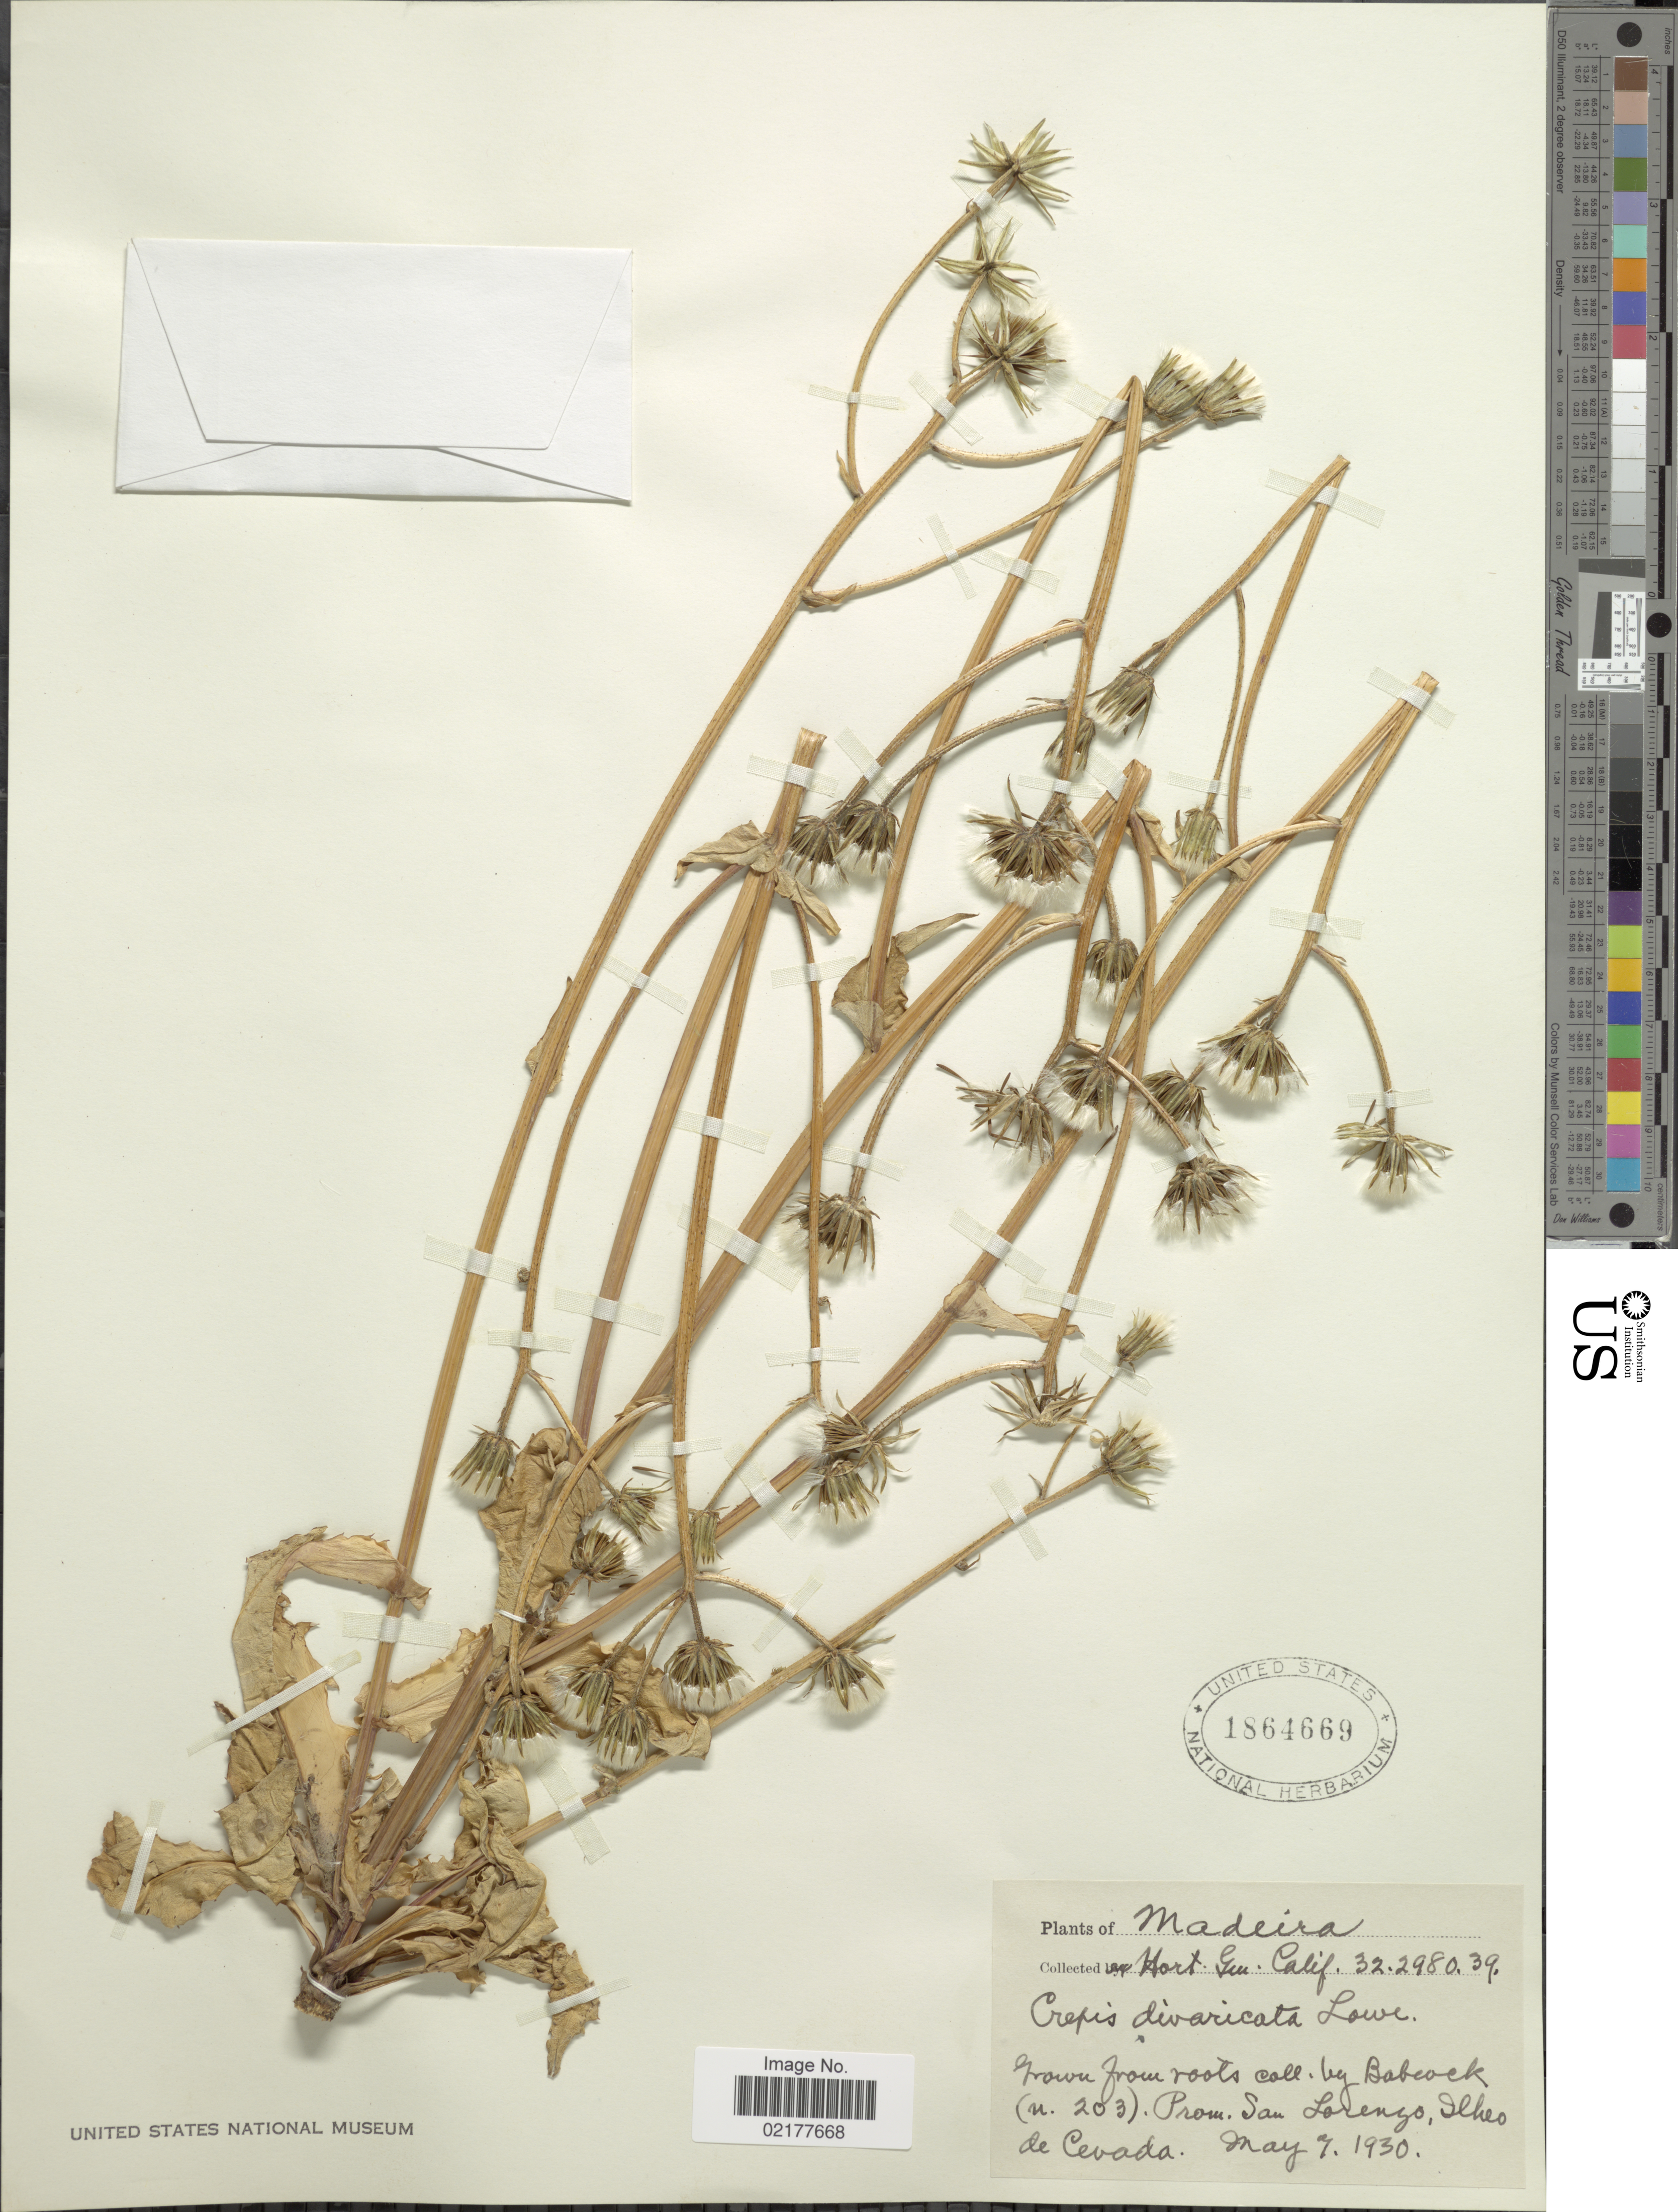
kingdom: Plantae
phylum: Tracheophyta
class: Magnoliopsida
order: Asterales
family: Asteraceae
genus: Crepis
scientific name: Crepis divaricata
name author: (Lowe) F.W. Schultz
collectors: Hort. Gen. Calif.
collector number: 32298039?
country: Portugal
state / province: Madeira (Aut. Reg.)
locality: Madeira [unsure placement]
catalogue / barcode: US 1864669